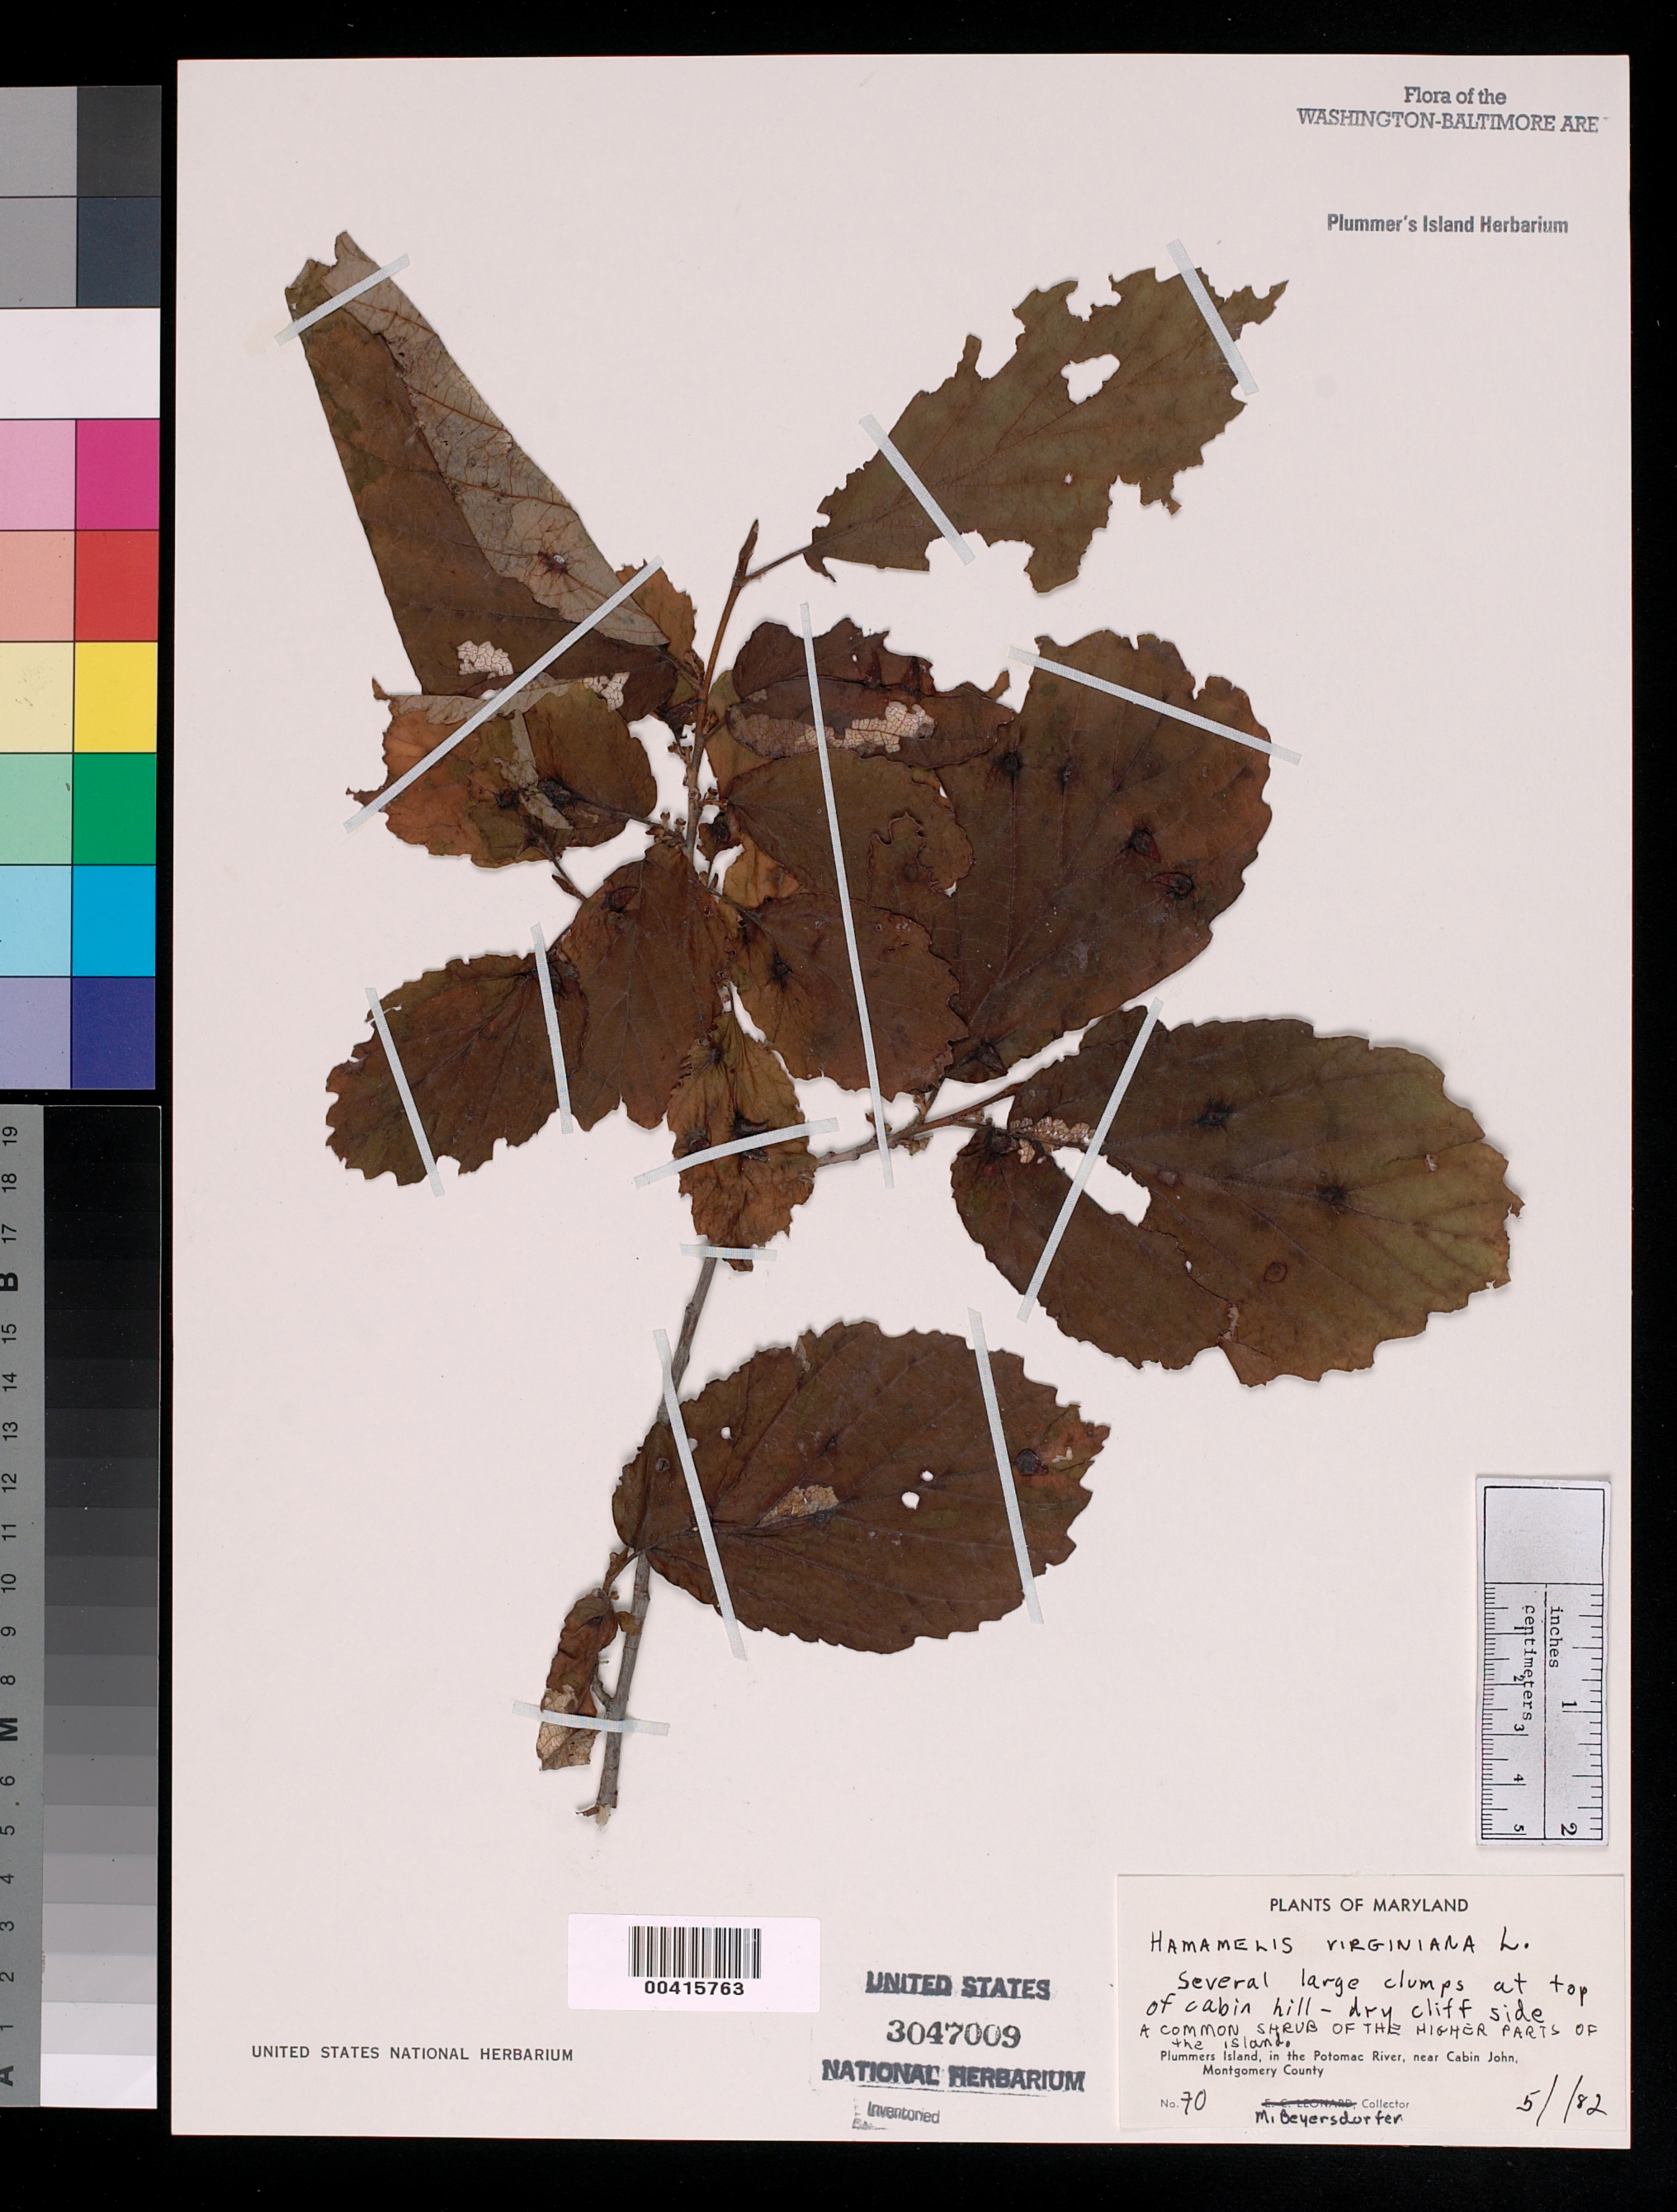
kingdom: Plantae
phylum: Tracheophyta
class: Magnoliopsida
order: Saxifragales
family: Hamamelidaceae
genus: Hamamelis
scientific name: Hamamelis virginiana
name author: L.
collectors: M. Beyersdorfer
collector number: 70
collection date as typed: May 1982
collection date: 1982-05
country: United States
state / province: Maryland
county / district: Montgomery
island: Plummers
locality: Plummer's Island; top of Cabin Hill, dry cliff side C. & O. Canal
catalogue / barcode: US 3047009